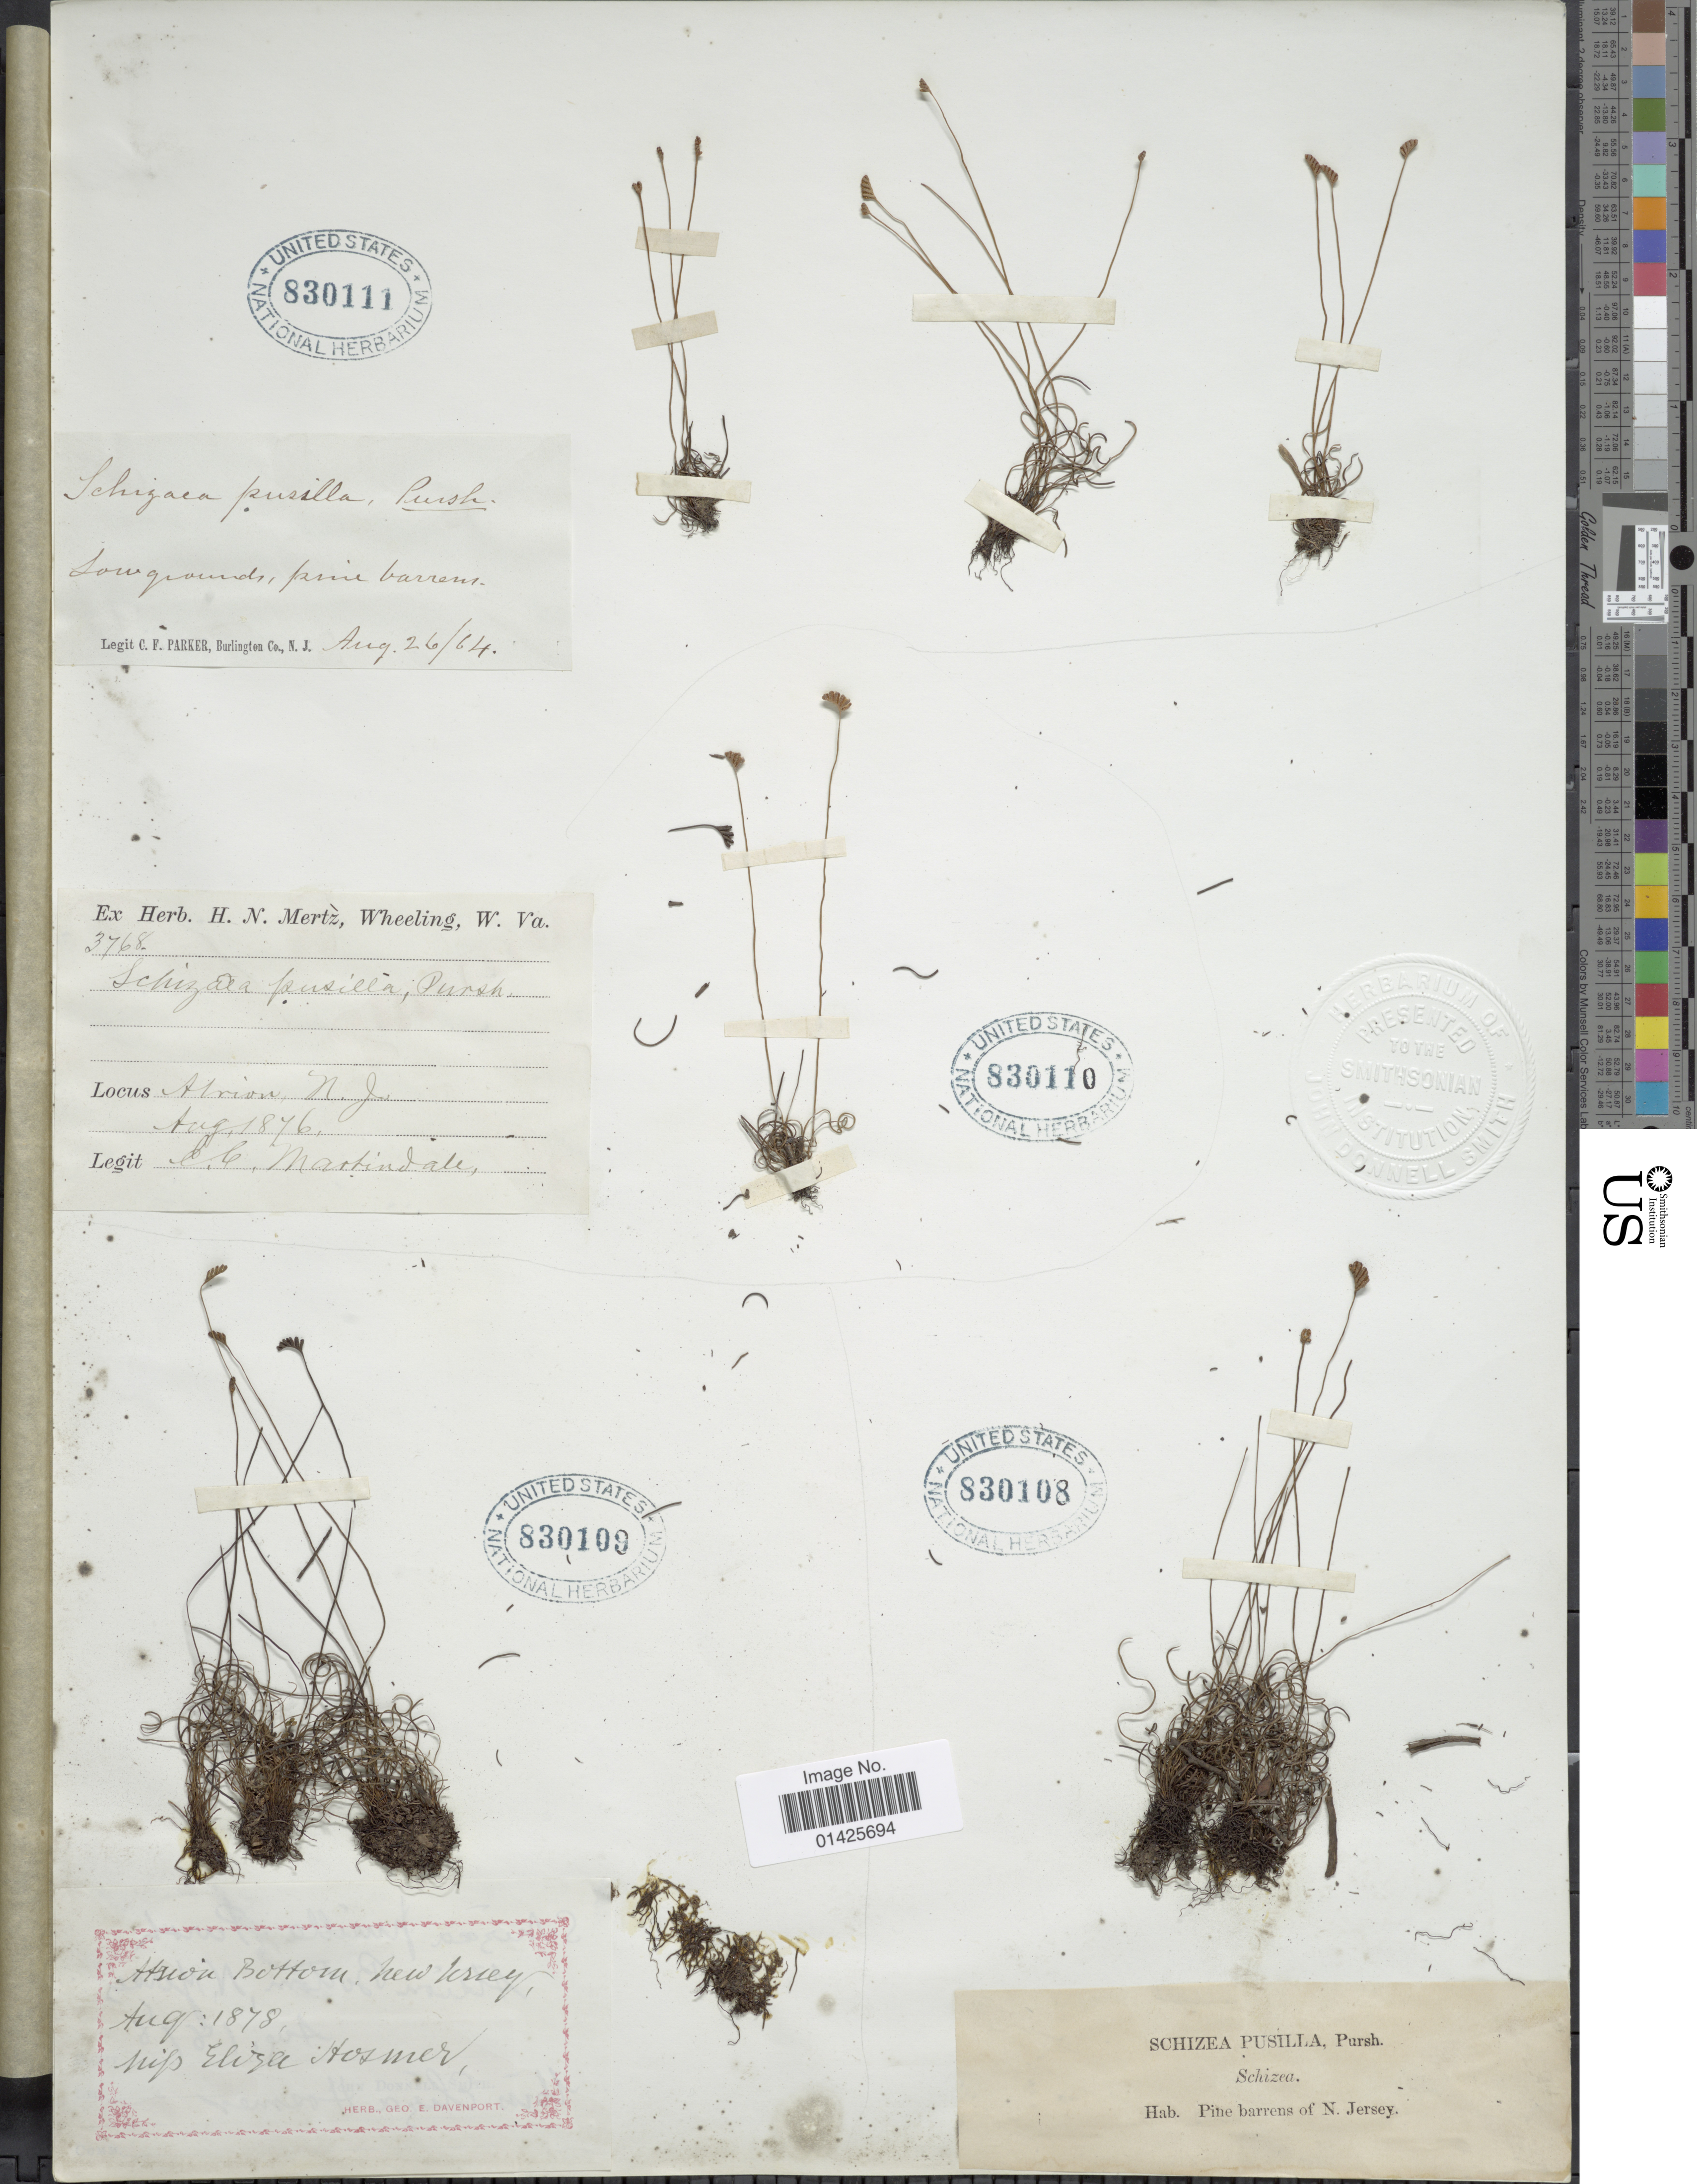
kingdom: Plantae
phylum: Tracheophyta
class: Polypodiopsida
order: Schizaeales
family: Schizaeaceae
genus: Schizaea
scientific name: Schizaea pusilla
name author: Pursh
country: United States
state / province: New Jersey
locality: Pine barrens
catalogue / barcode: US 830108-3